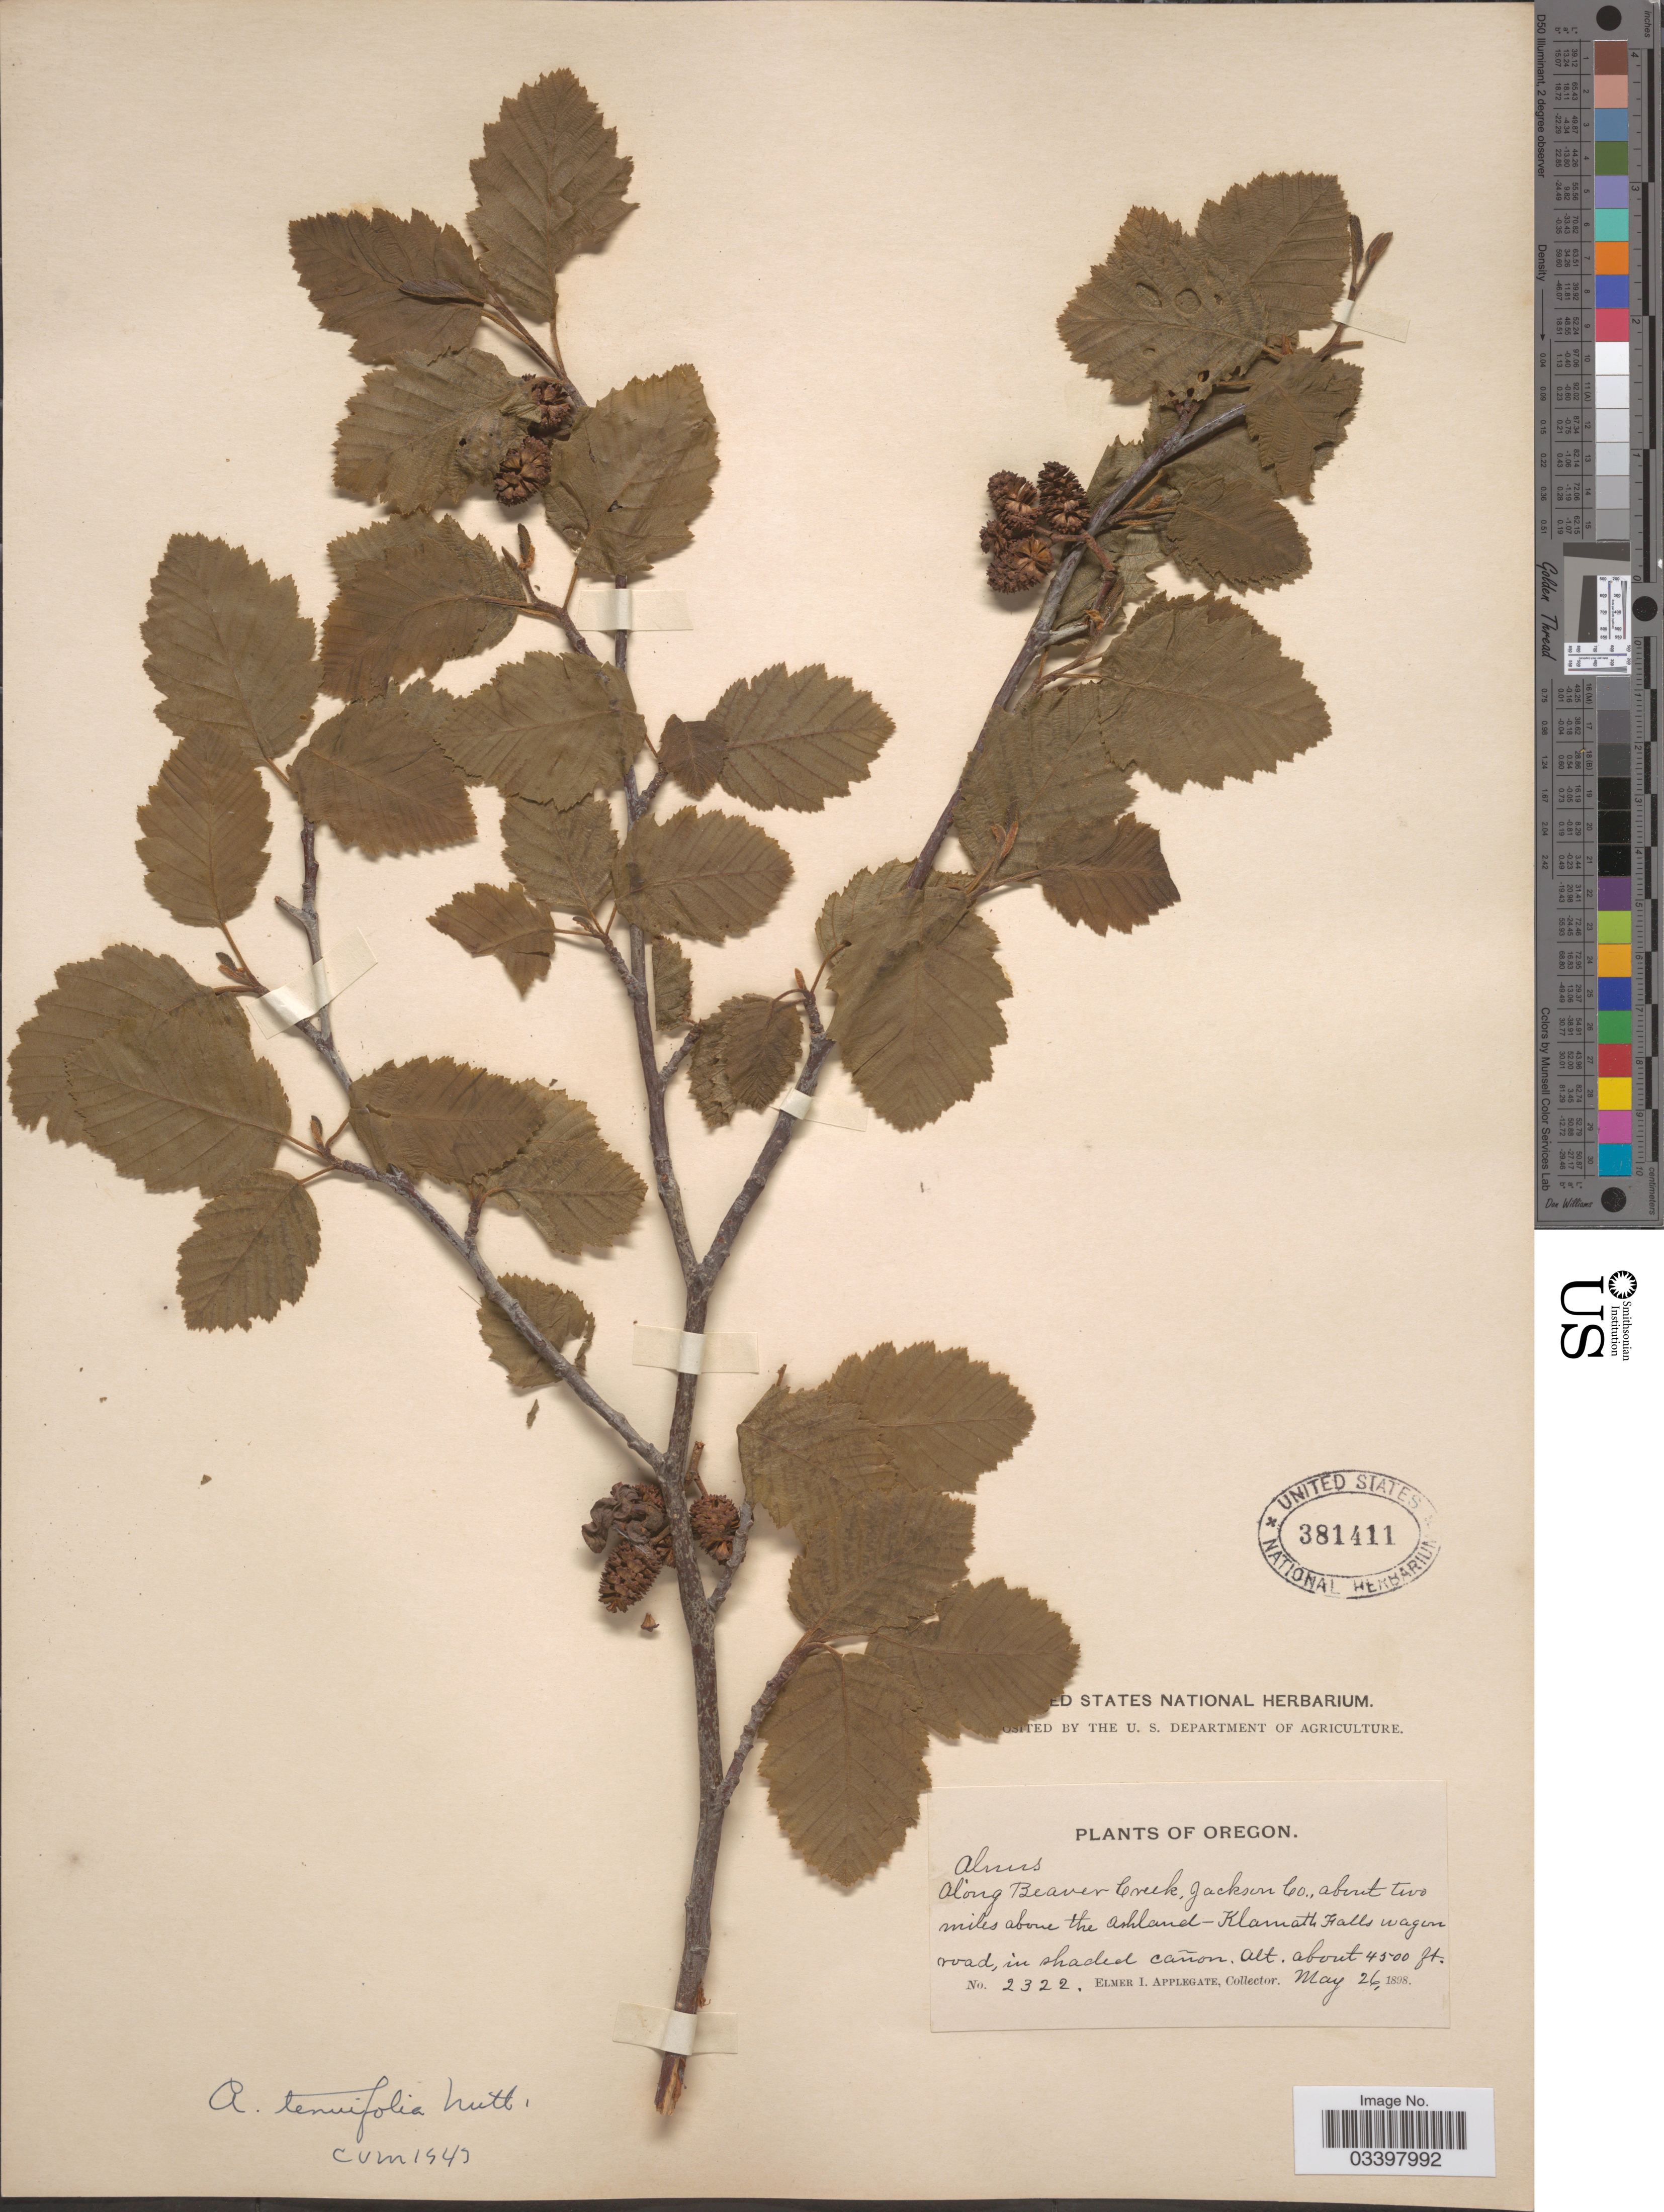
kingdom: Plantae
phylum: Tracheophyta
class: Magnoliopsida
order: Fagales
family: Betulaceae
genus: Alnus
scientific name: Alnus incana subsp. tenuifolia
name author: (Nutt.) Breitung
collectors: E. I. Applegate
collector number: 2322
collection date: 1898-05-26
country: United States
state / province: Oregon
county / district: Jackson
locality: Along Beaver Creek, Jackson Co., about two miles above the Ashland-Klamath Falls wagon road, in shaded cañon.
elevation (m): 1372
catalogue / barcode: US 381411